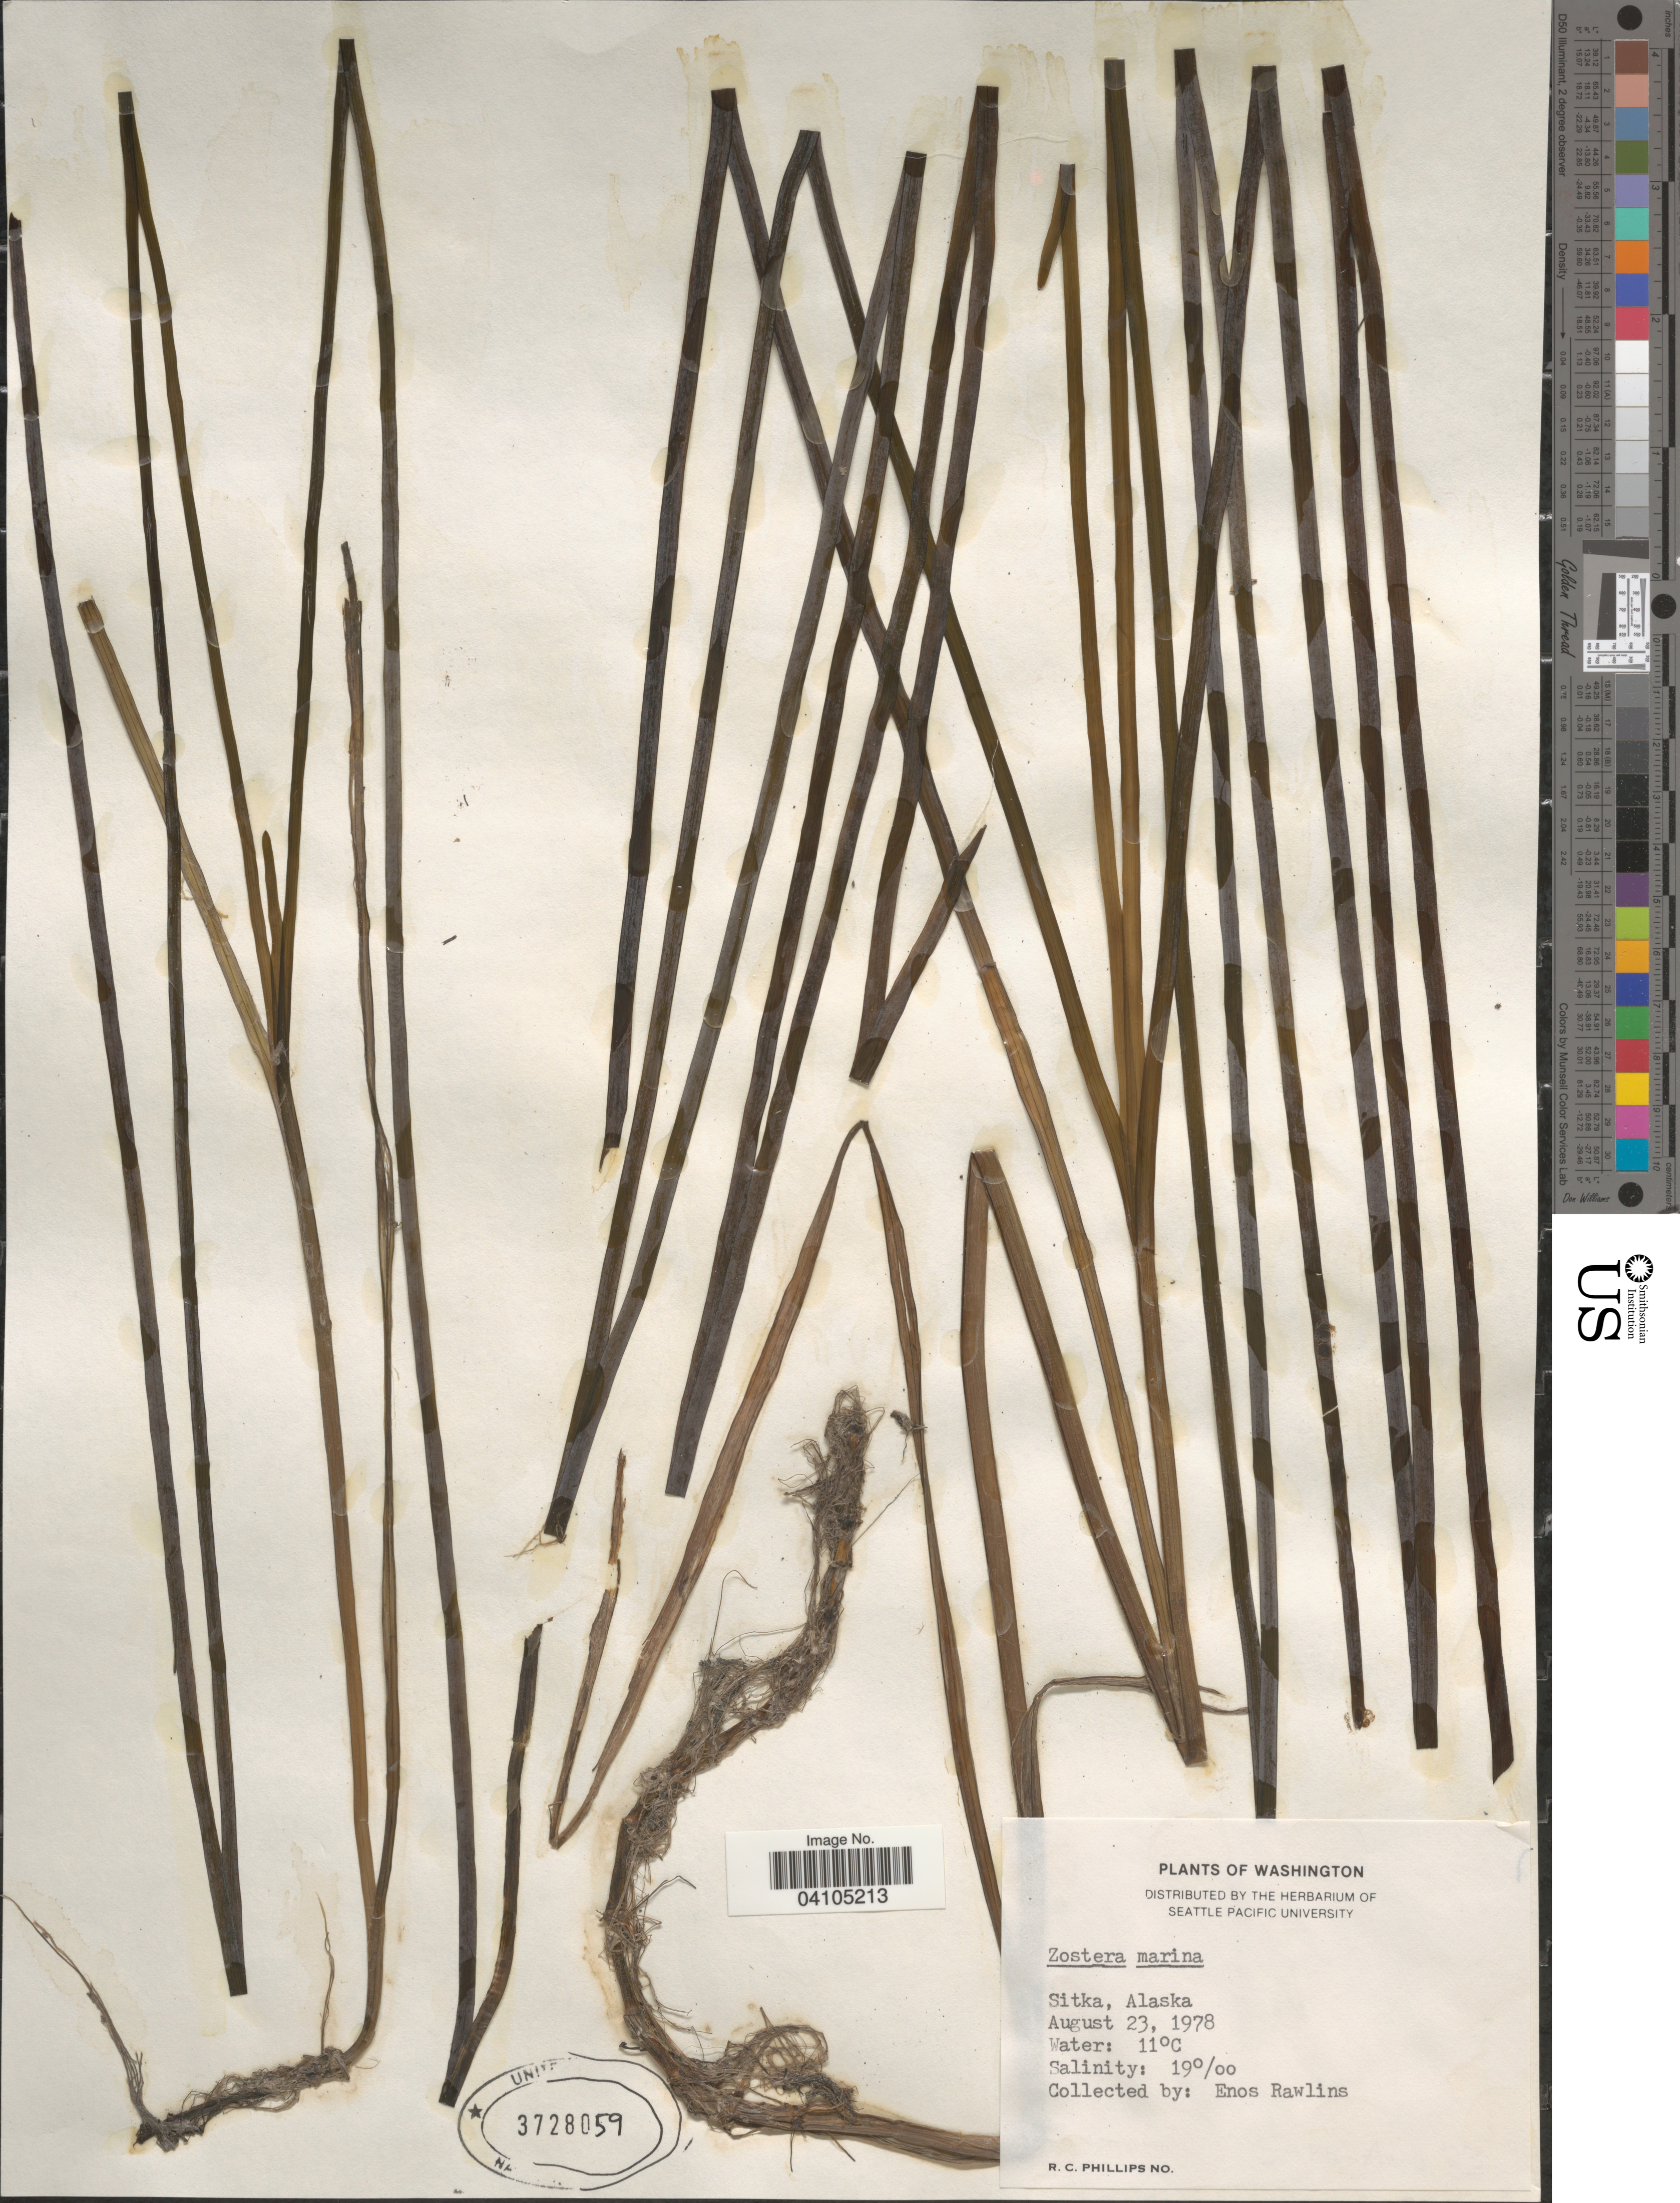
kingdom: Plantae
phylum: Tracheophyta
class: Liliopsida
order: Alismatales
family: Zosteraceae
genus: Zostera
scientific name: Zostera marina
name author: L.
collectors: E. Rawlins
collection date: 1978-08-23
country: United States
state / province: Alaska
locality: Sitka.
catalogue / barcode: US 3728059